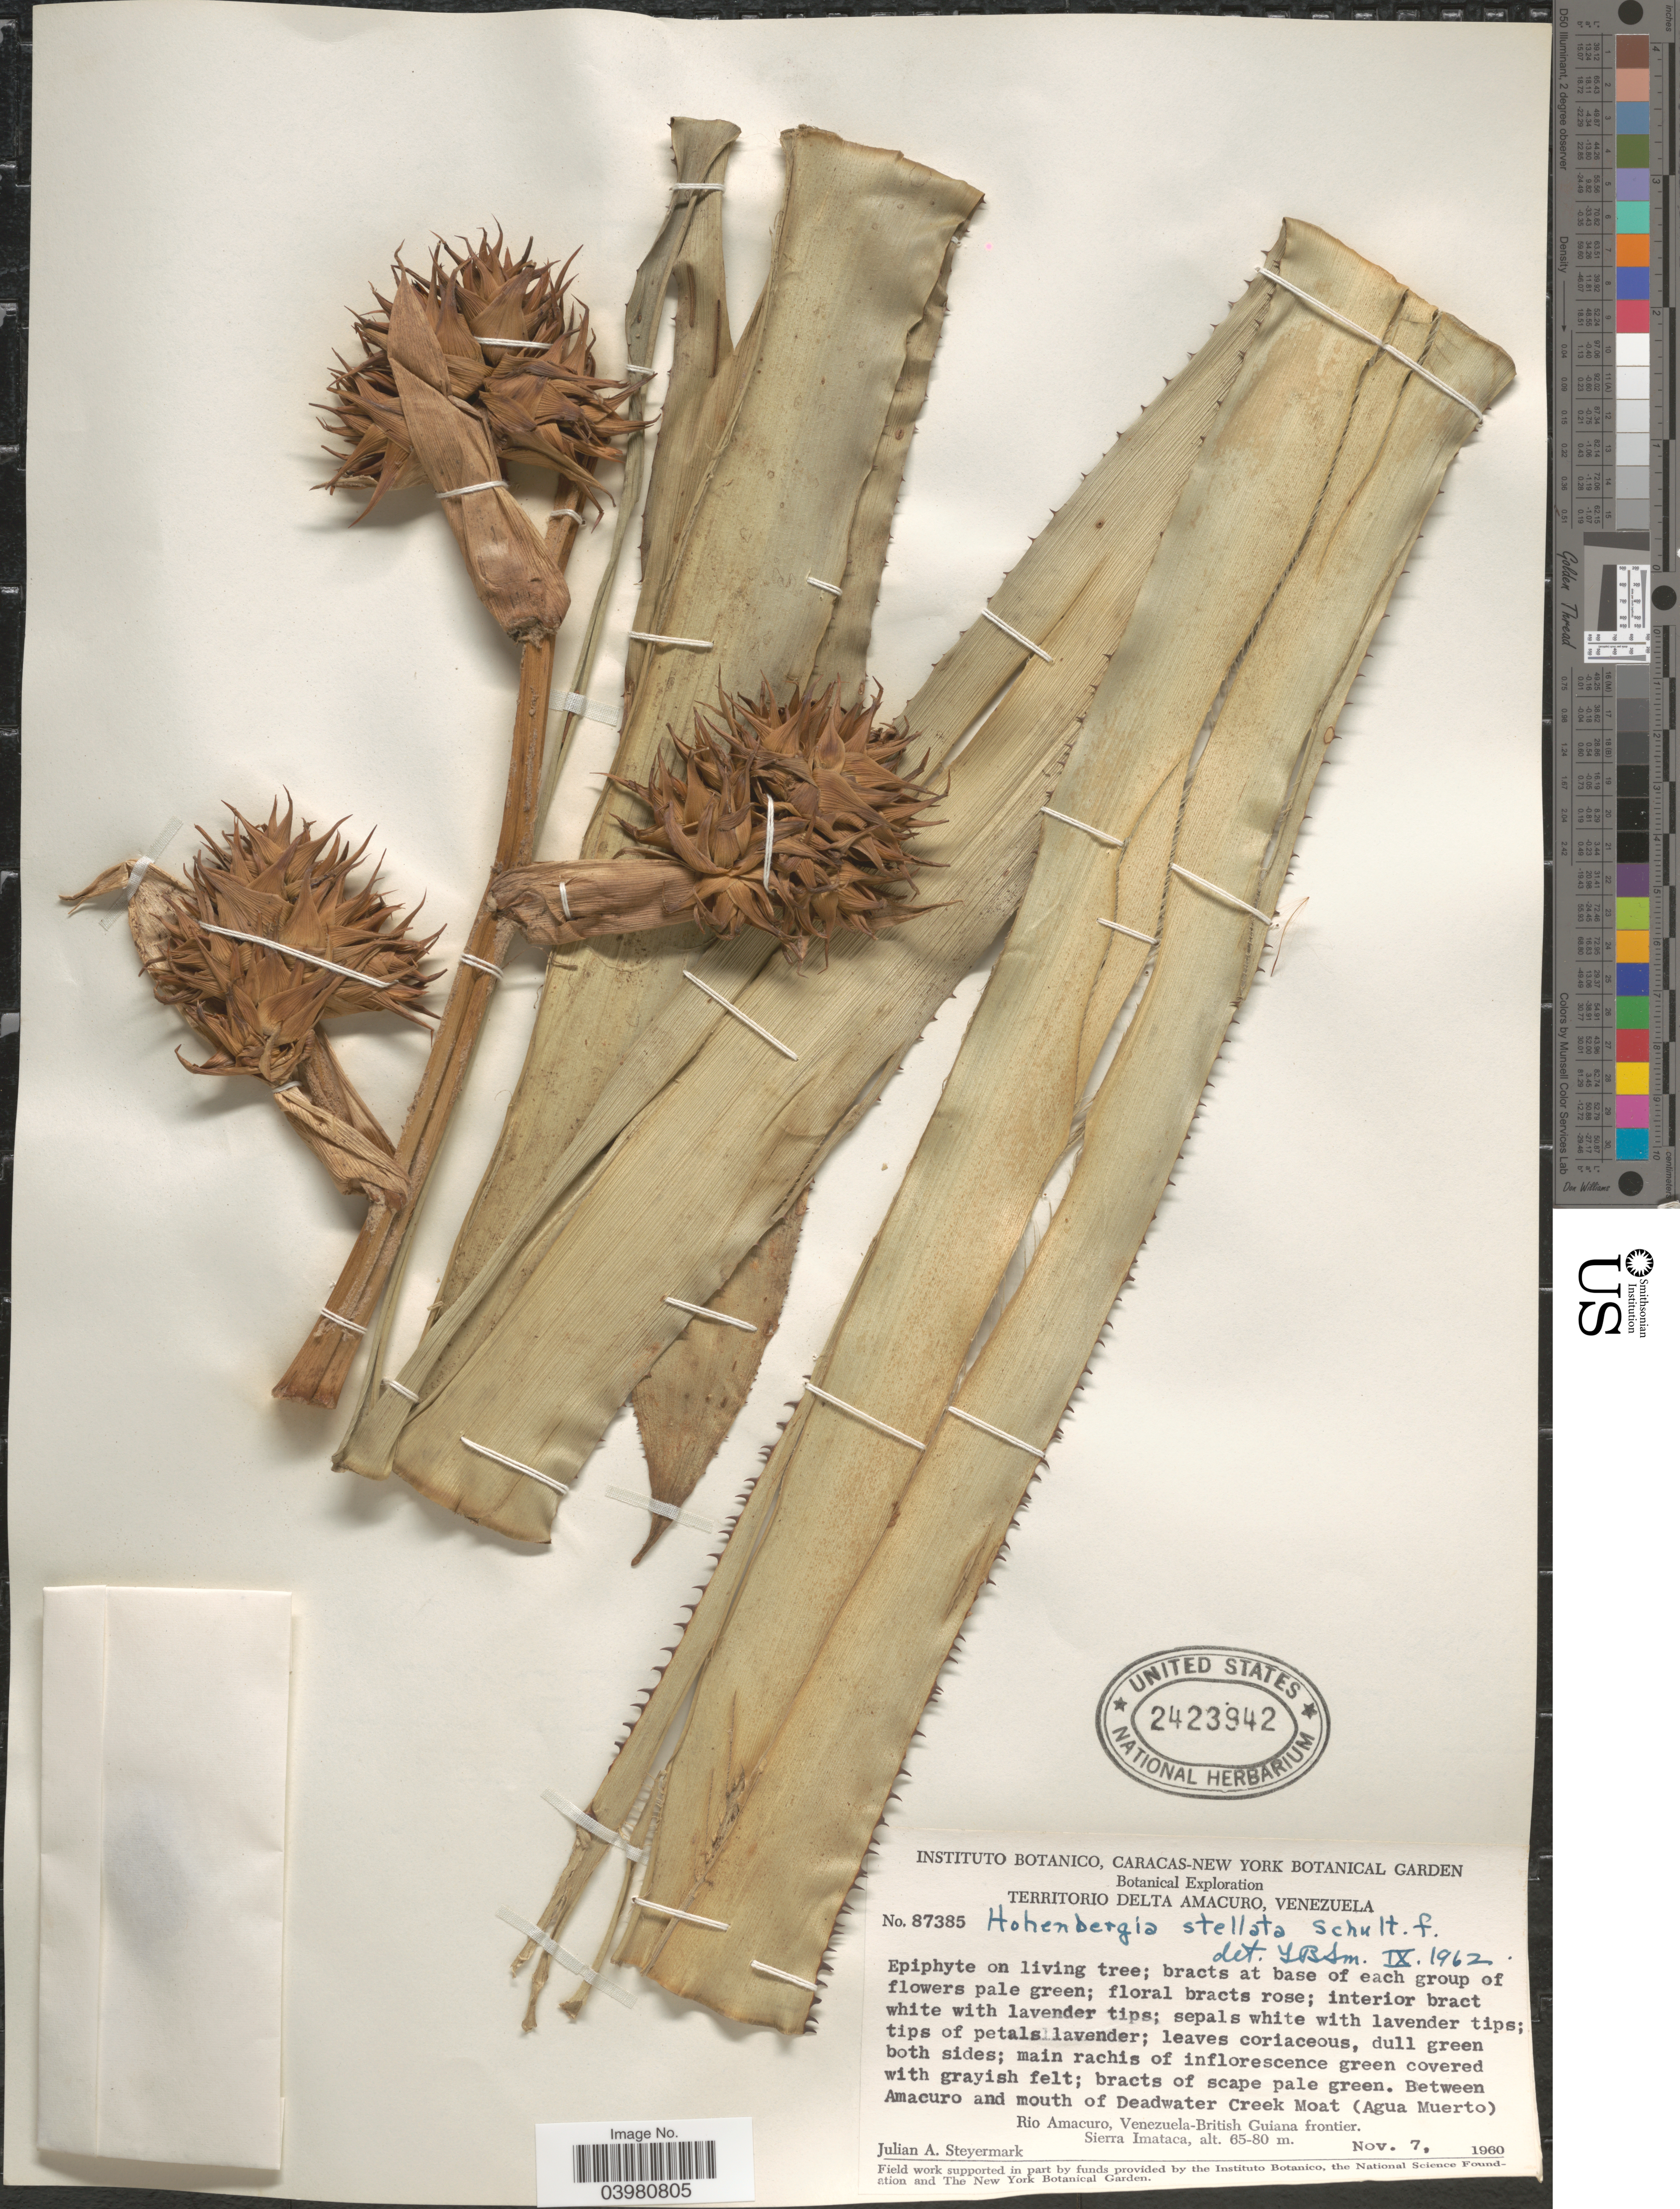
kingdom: Plantae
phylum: Tracheophyta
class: Liliopsida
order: Poales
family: Bromeliaceae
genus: Hohenbergia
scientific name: Hohenbergia stellata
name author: Schult. & Schult. f.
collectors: J. Steyermark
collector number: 87385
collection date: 1960-11-07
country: Venezuela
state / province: Delta Amacuro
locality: Between Amacuro and mouth of Deadwater Creek Moat (Agua Muerto). Rio Amacuro, Venezuela-British Guiana frontier. Sierra Imataca.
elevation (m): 65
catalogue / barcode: US 2423942